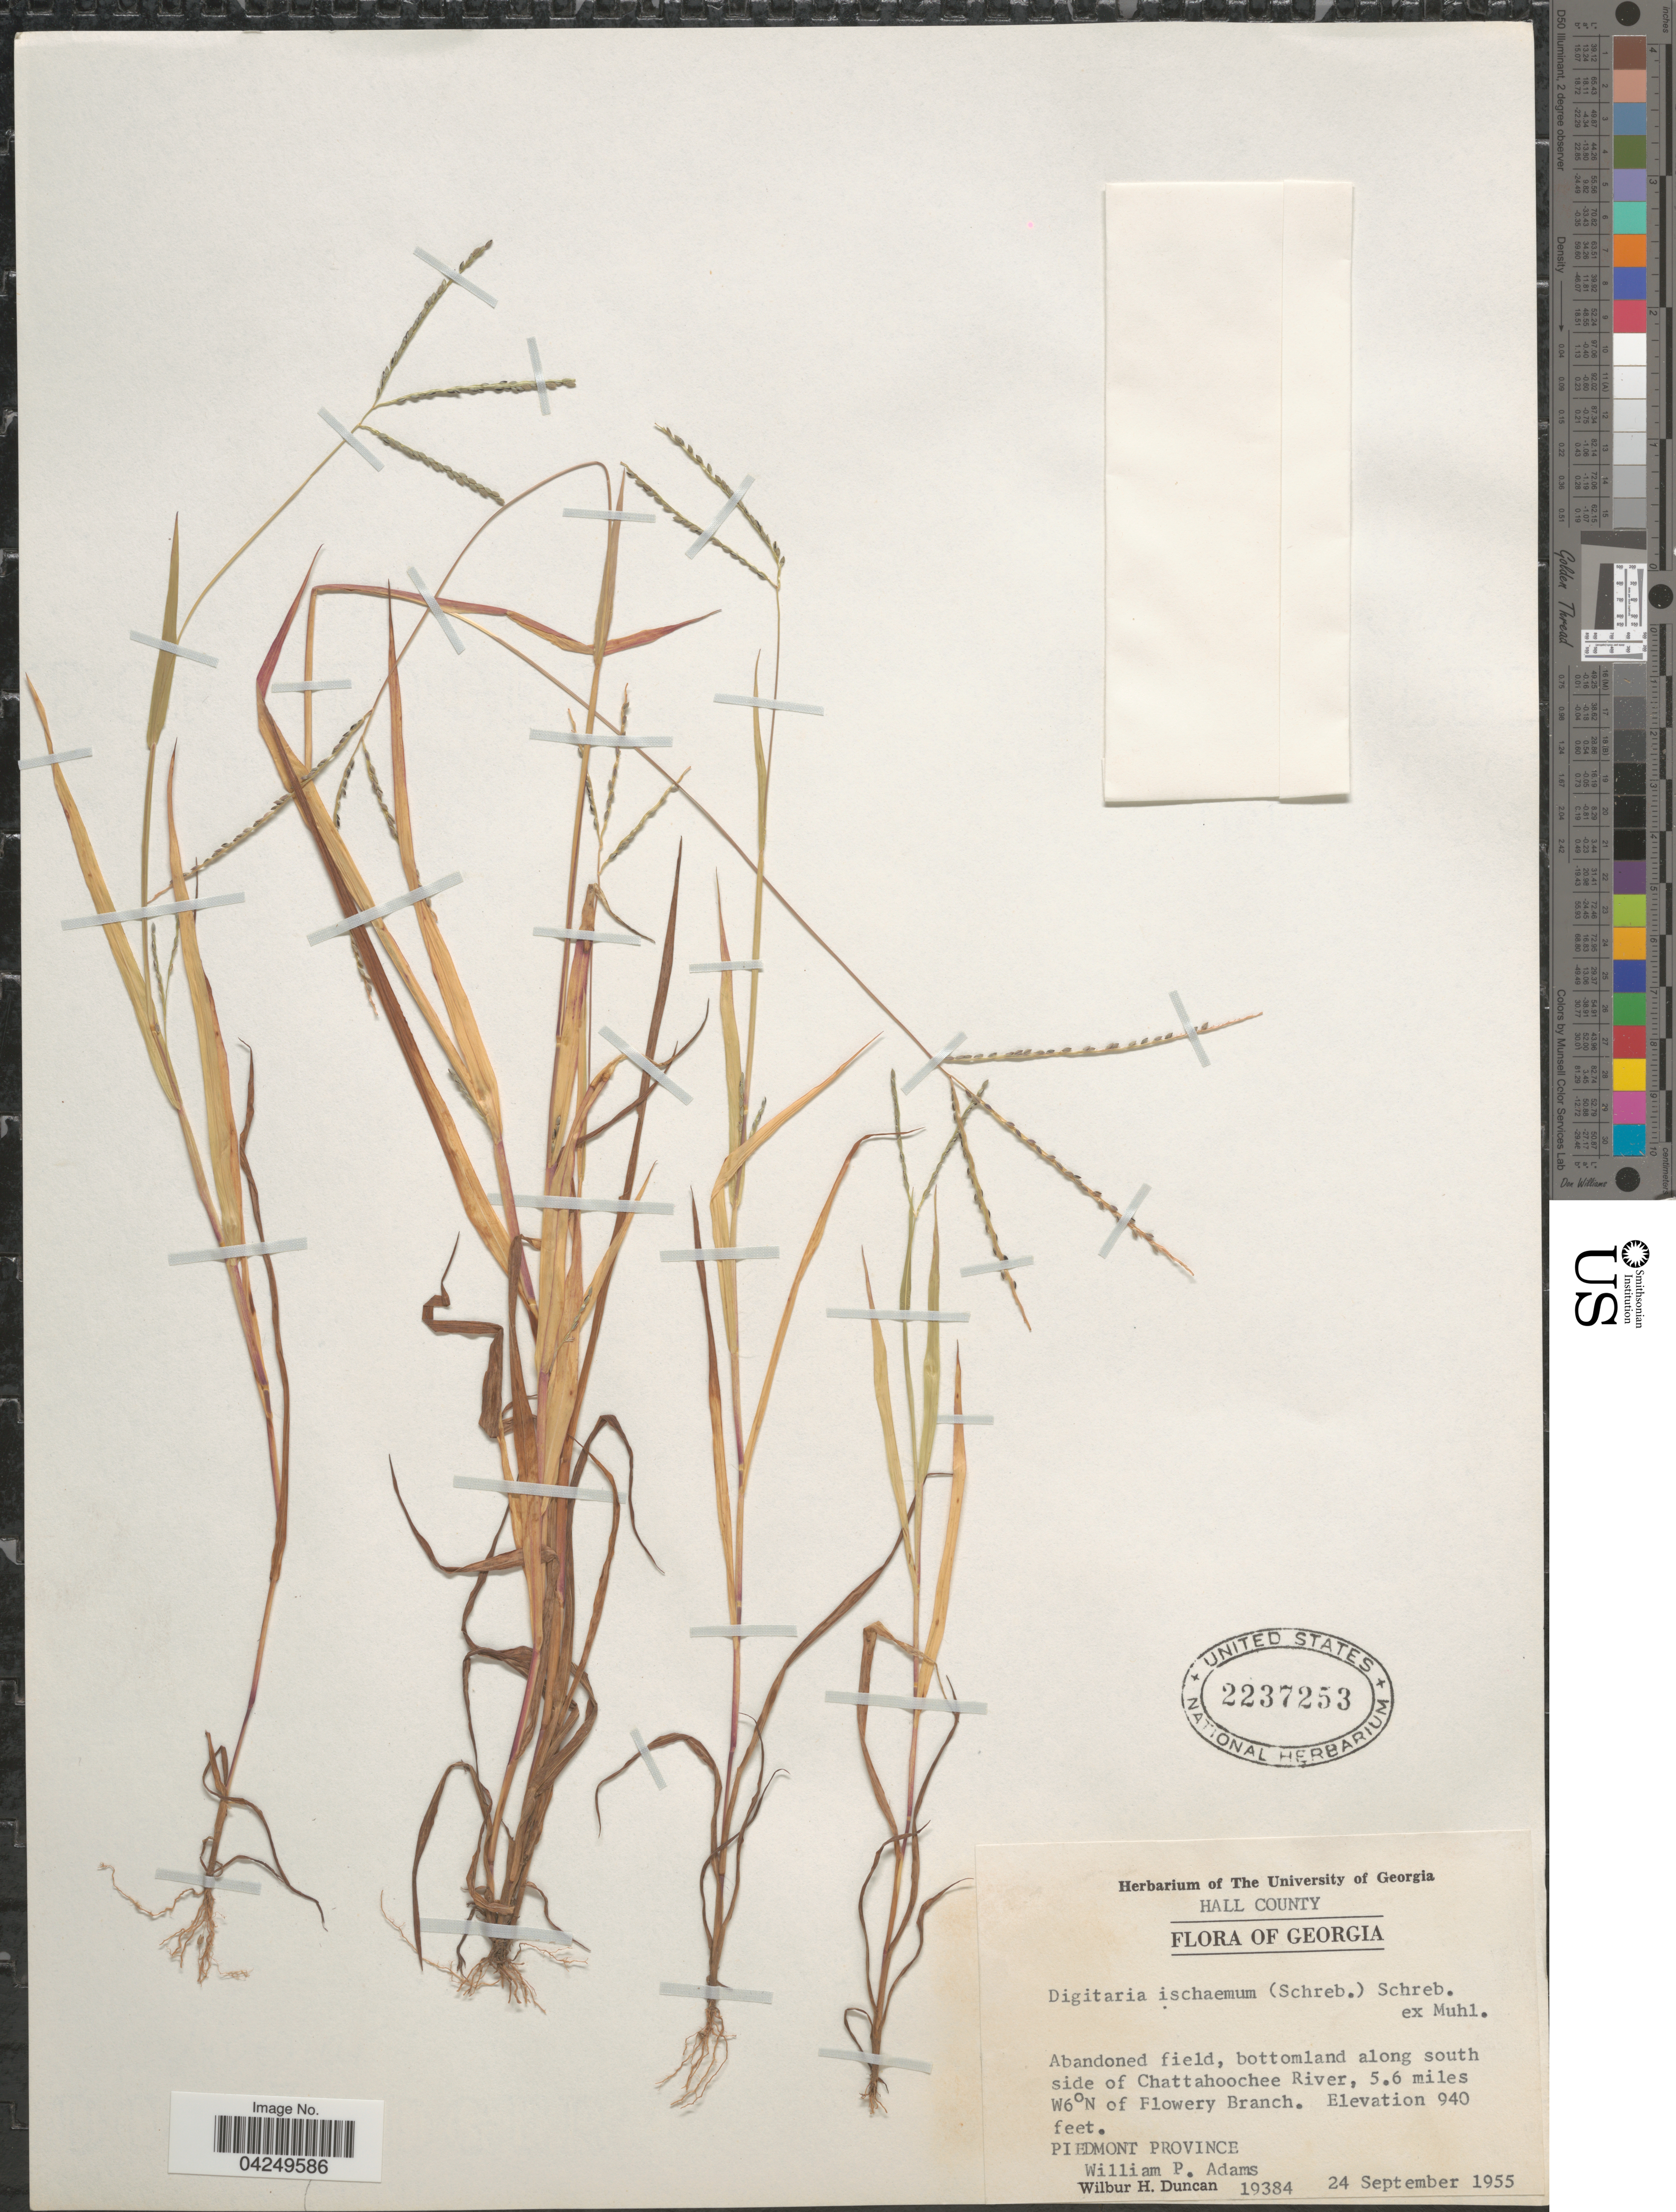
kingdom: Plantae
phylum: Tracheophyta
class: Liliopsida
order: Poales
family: Poaceae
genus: Digitaria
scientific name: Digitaria ischaemum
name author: (Schreber) Schreber ex Muhl.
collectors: W. P. Adams & W. H. Duncan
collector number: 19384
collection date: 1955-09-24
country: United States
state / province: Georgia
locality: Hall County. Abandoned field, bottomland along south side of Chattahoochee River, 5.6 miles W6°N of Flowery Branch. Piedmont Province.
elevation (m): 287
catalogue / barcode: US 2237253